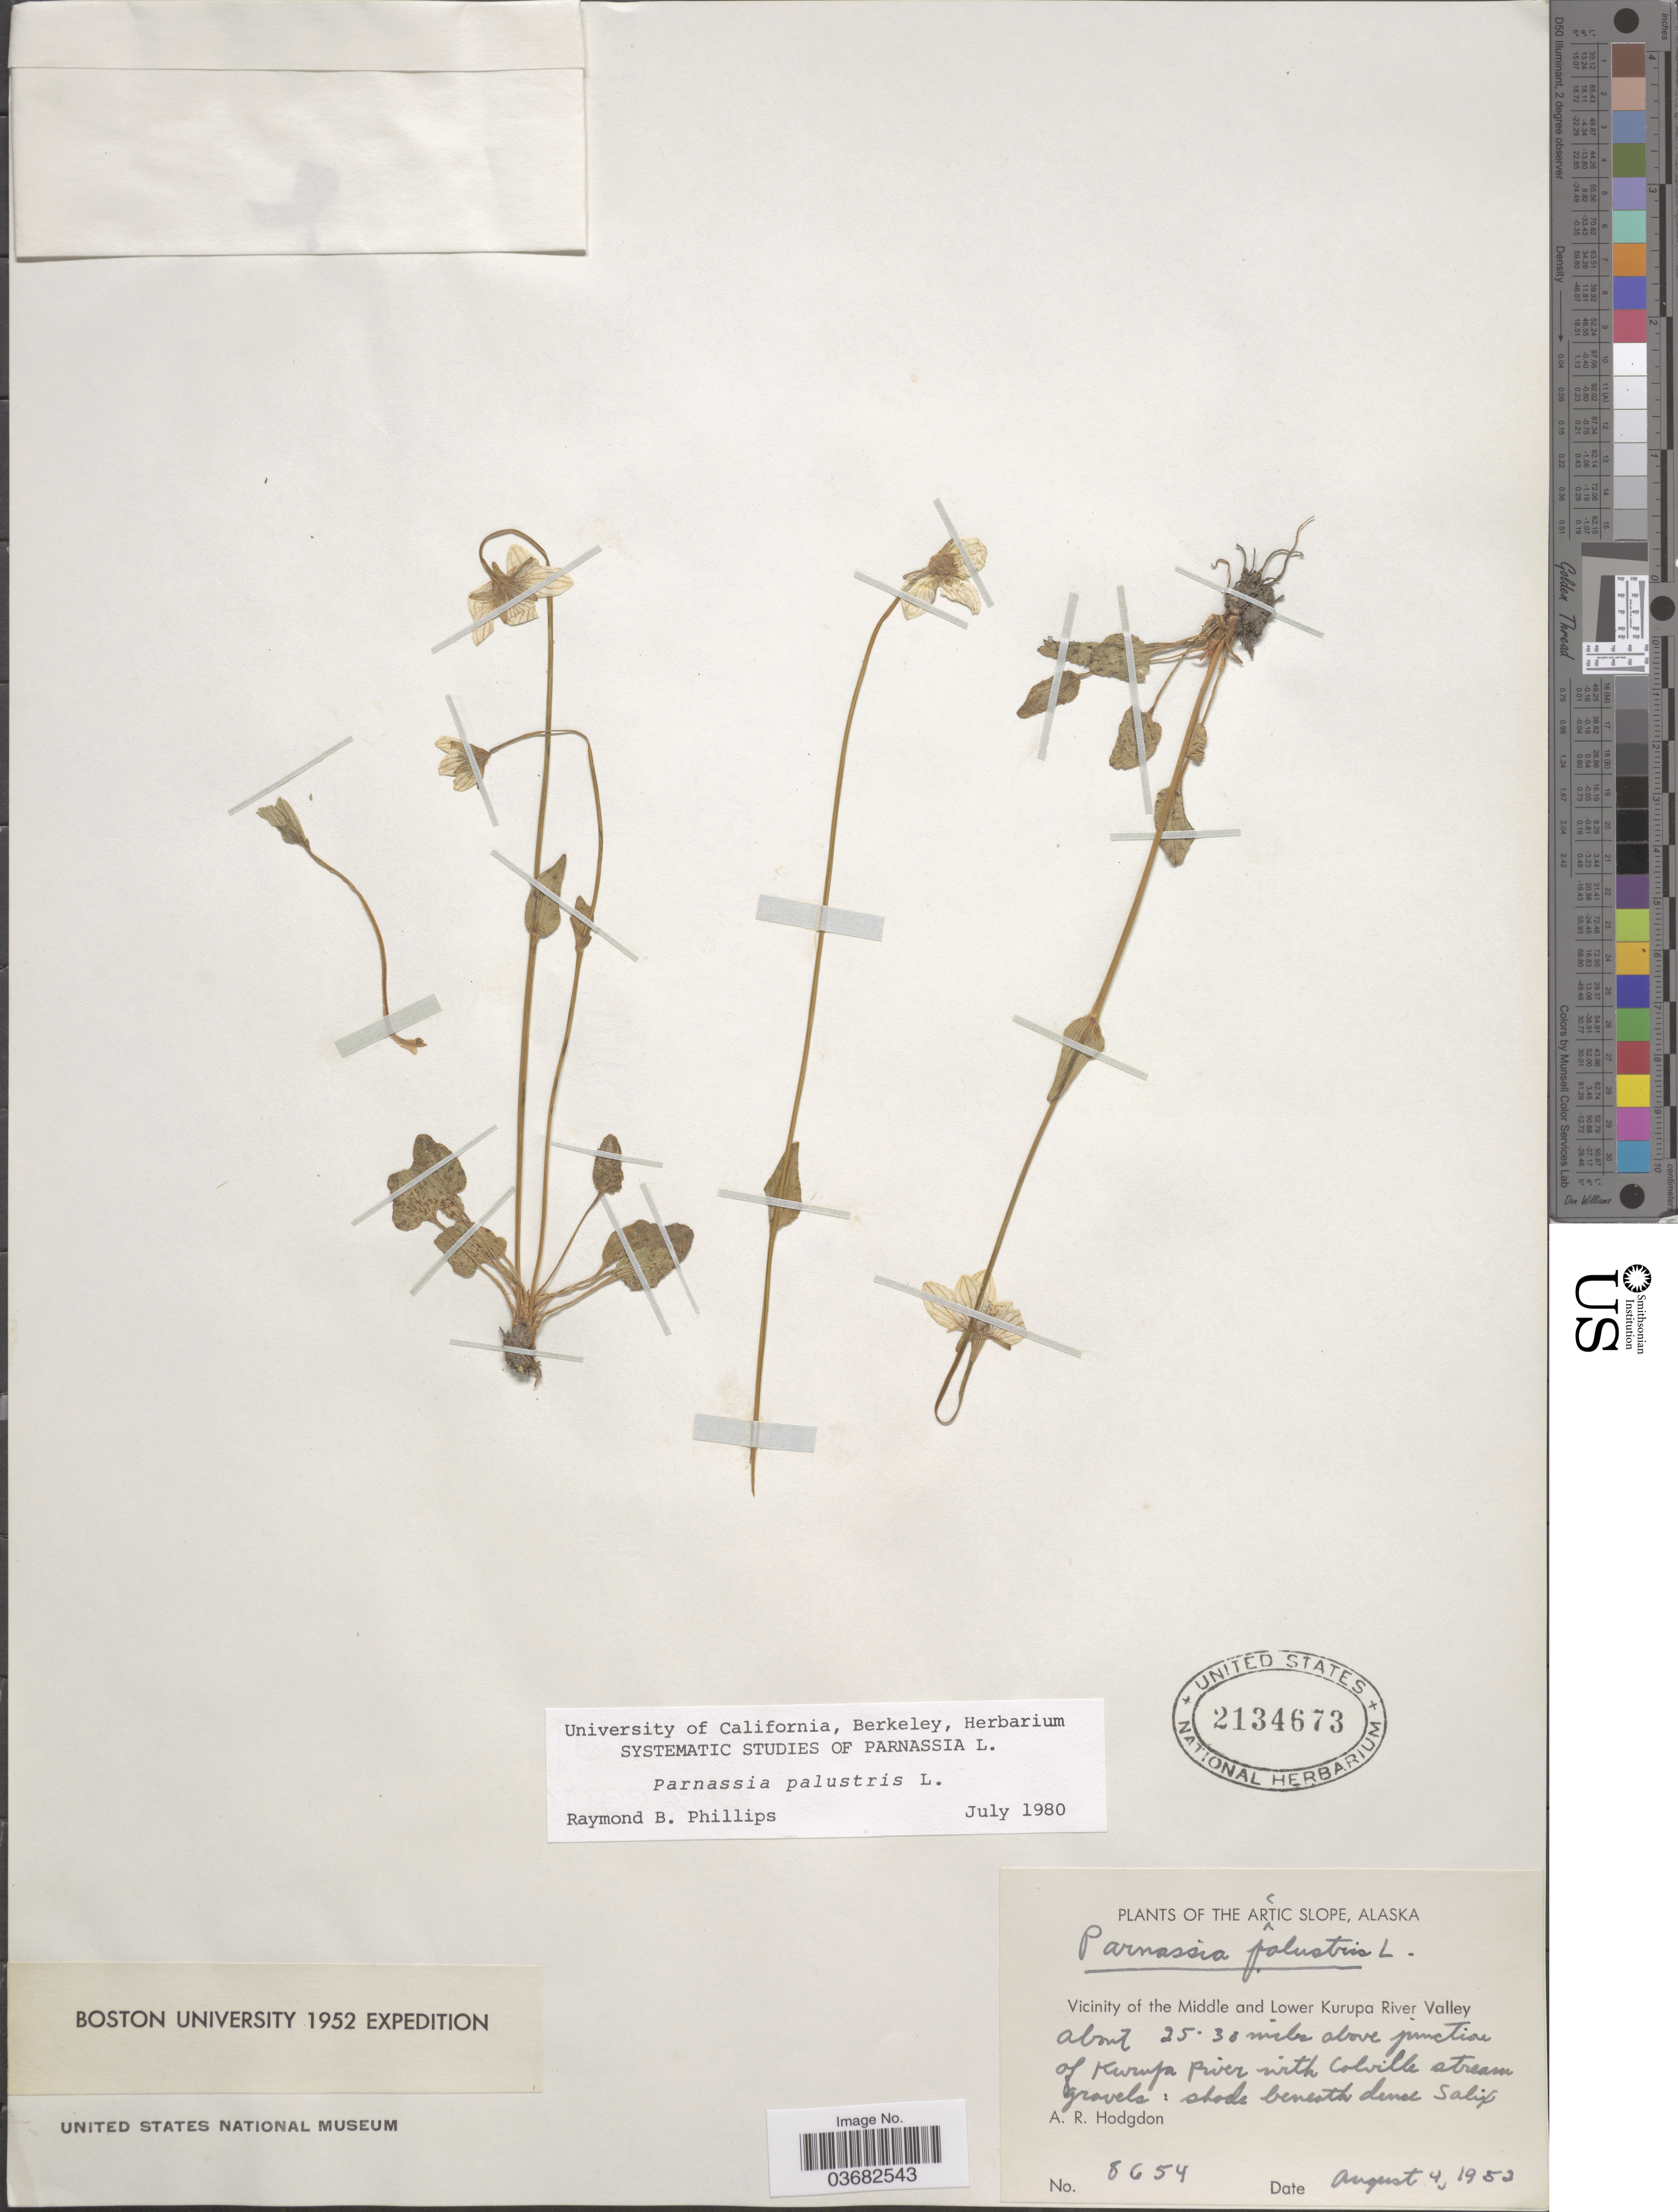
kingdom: Plantae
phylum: Tracheophyta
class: Magnoliopsida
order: Celastrales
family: Parnassiaceae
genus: Parnassia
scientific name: Parnassia palustris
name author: L.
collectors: A. R. Hodgdon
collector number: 8654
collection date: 1952-08-04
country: United States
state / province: Alaska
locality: Arctic Slope. Vicinity of the Middle and Lower Kurupa River Valley. About 25-30 miles above junction of Kurupa River with Colville stream gravels.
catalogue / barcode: US 2134673